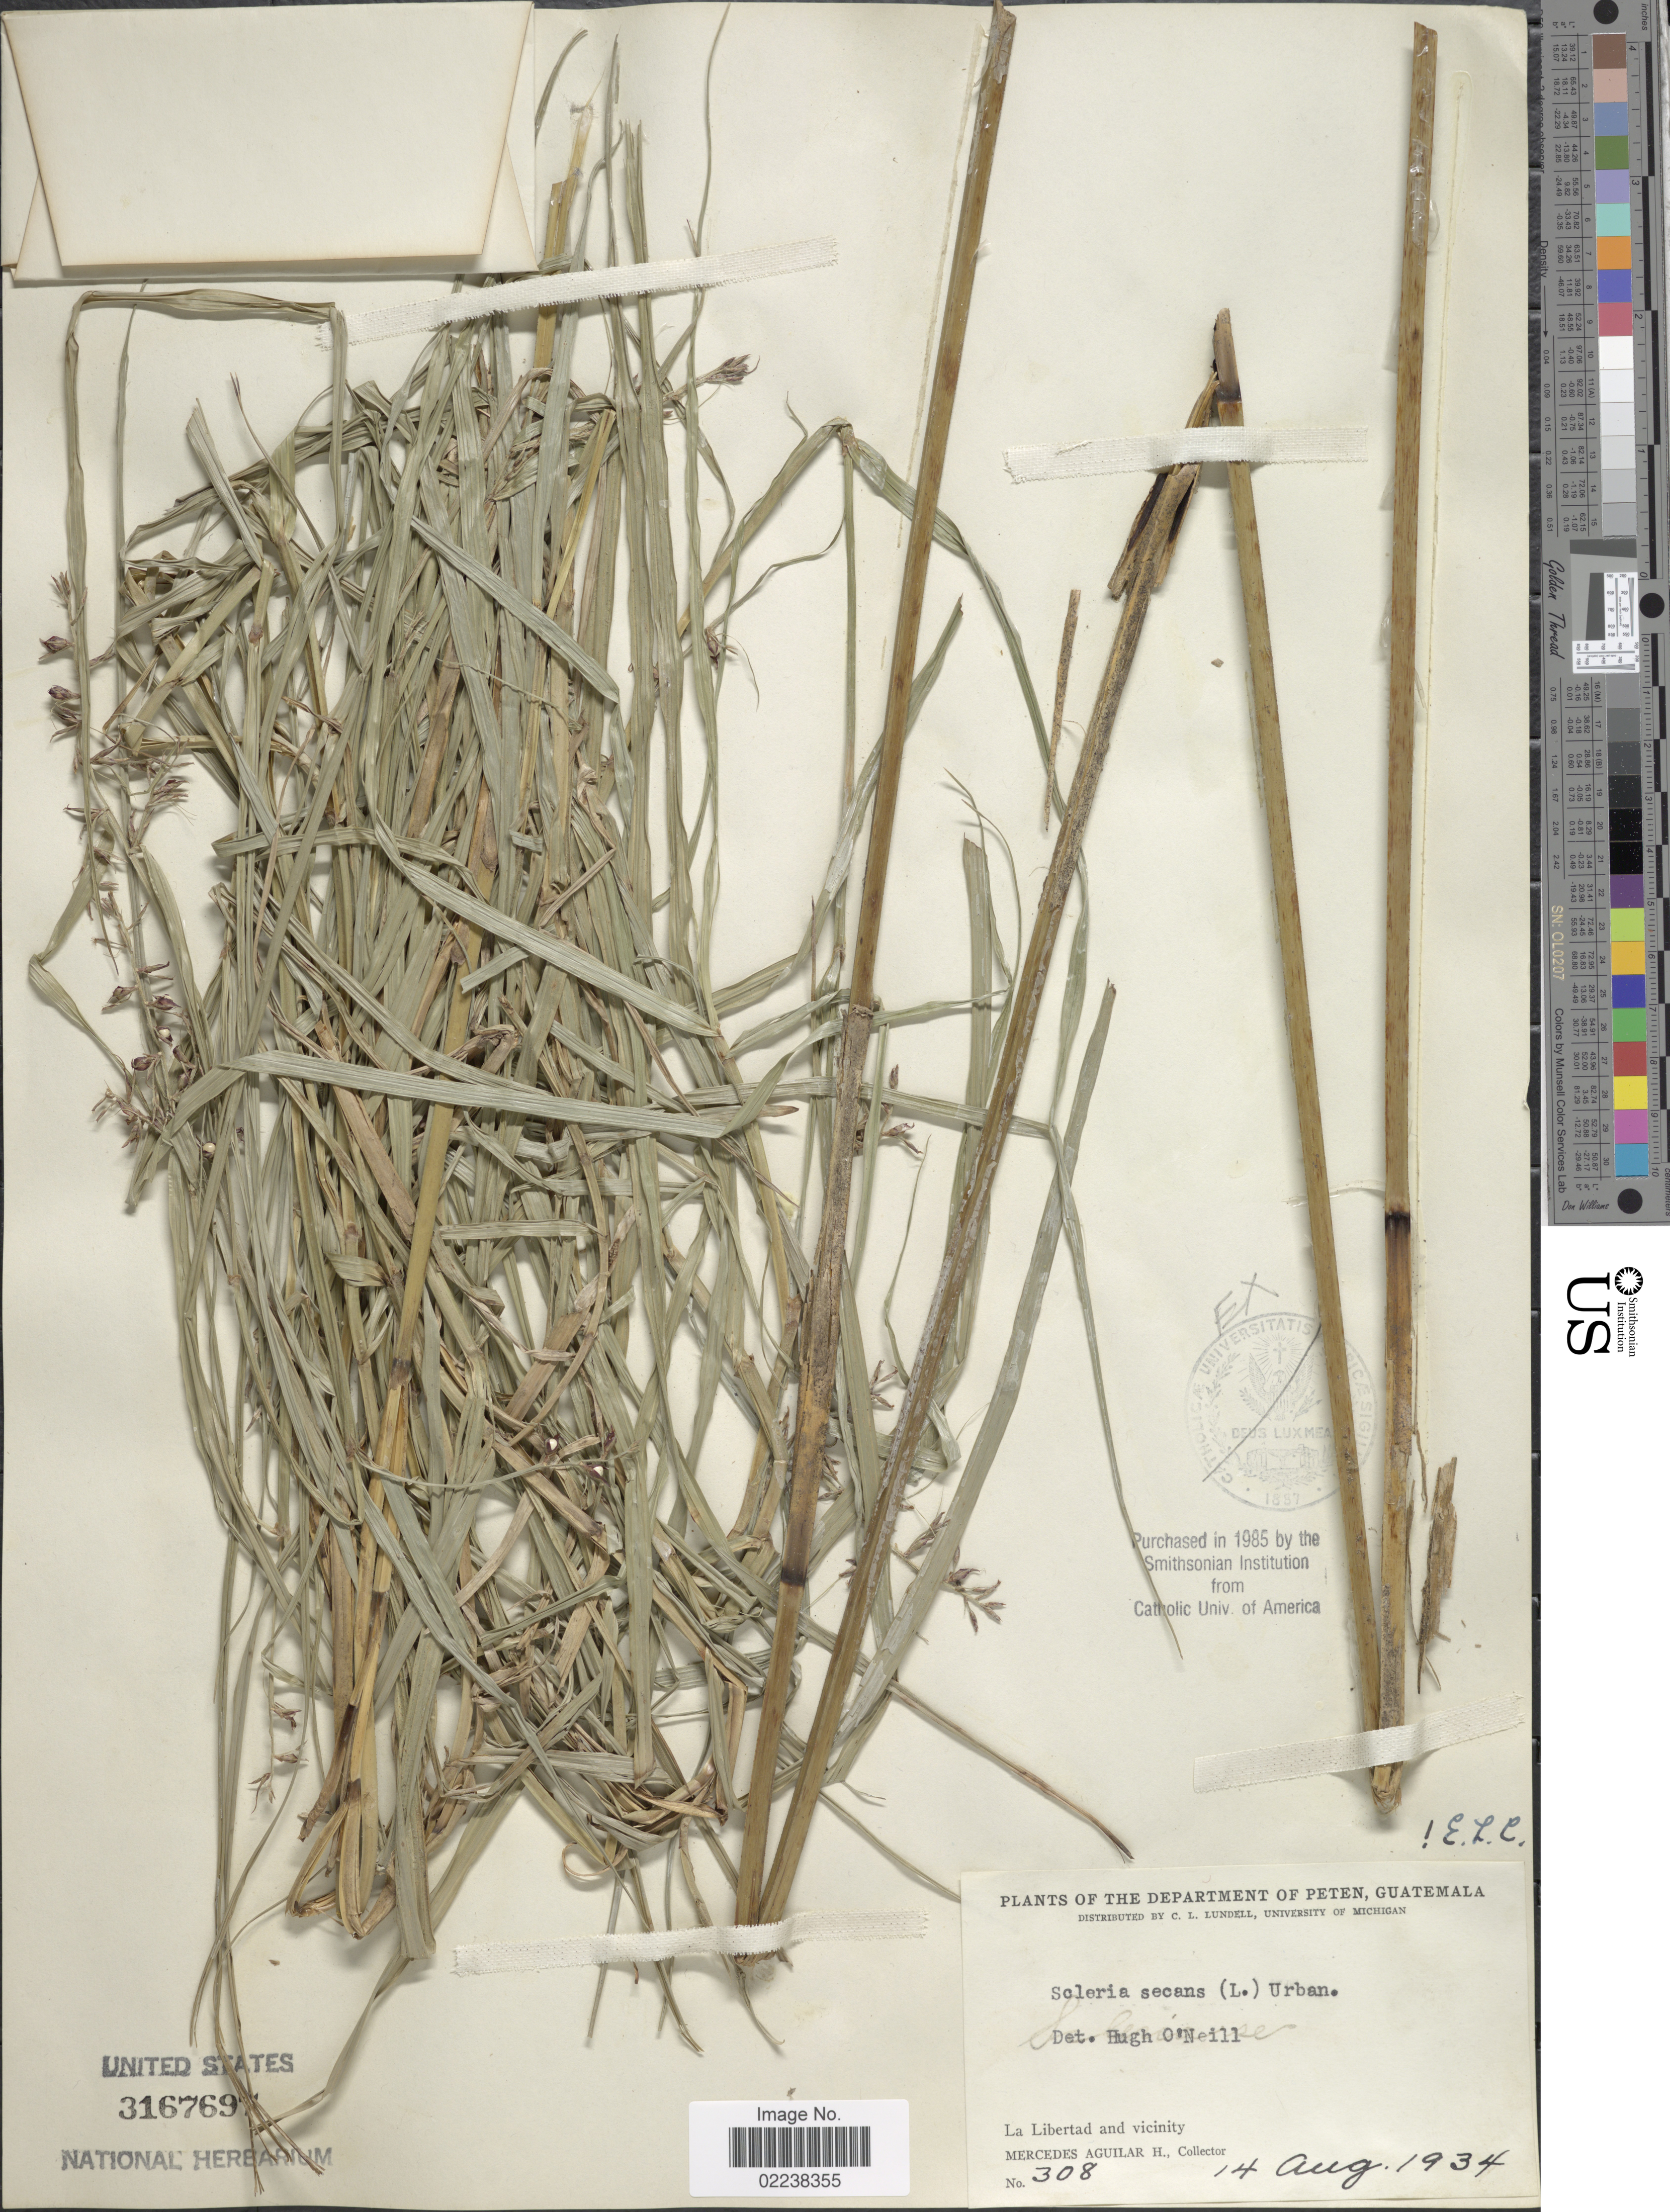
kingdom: Plantae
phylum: Tracheophyta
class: Liliopsida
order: Poales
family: Cyperaceae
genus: Scleria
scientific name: Scleria secans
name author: (L.) Urb.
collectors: M. Aguilar H.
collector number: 308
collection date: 1934-08-14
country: Guatemala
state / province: El Petén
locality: La Libertad and vicinity